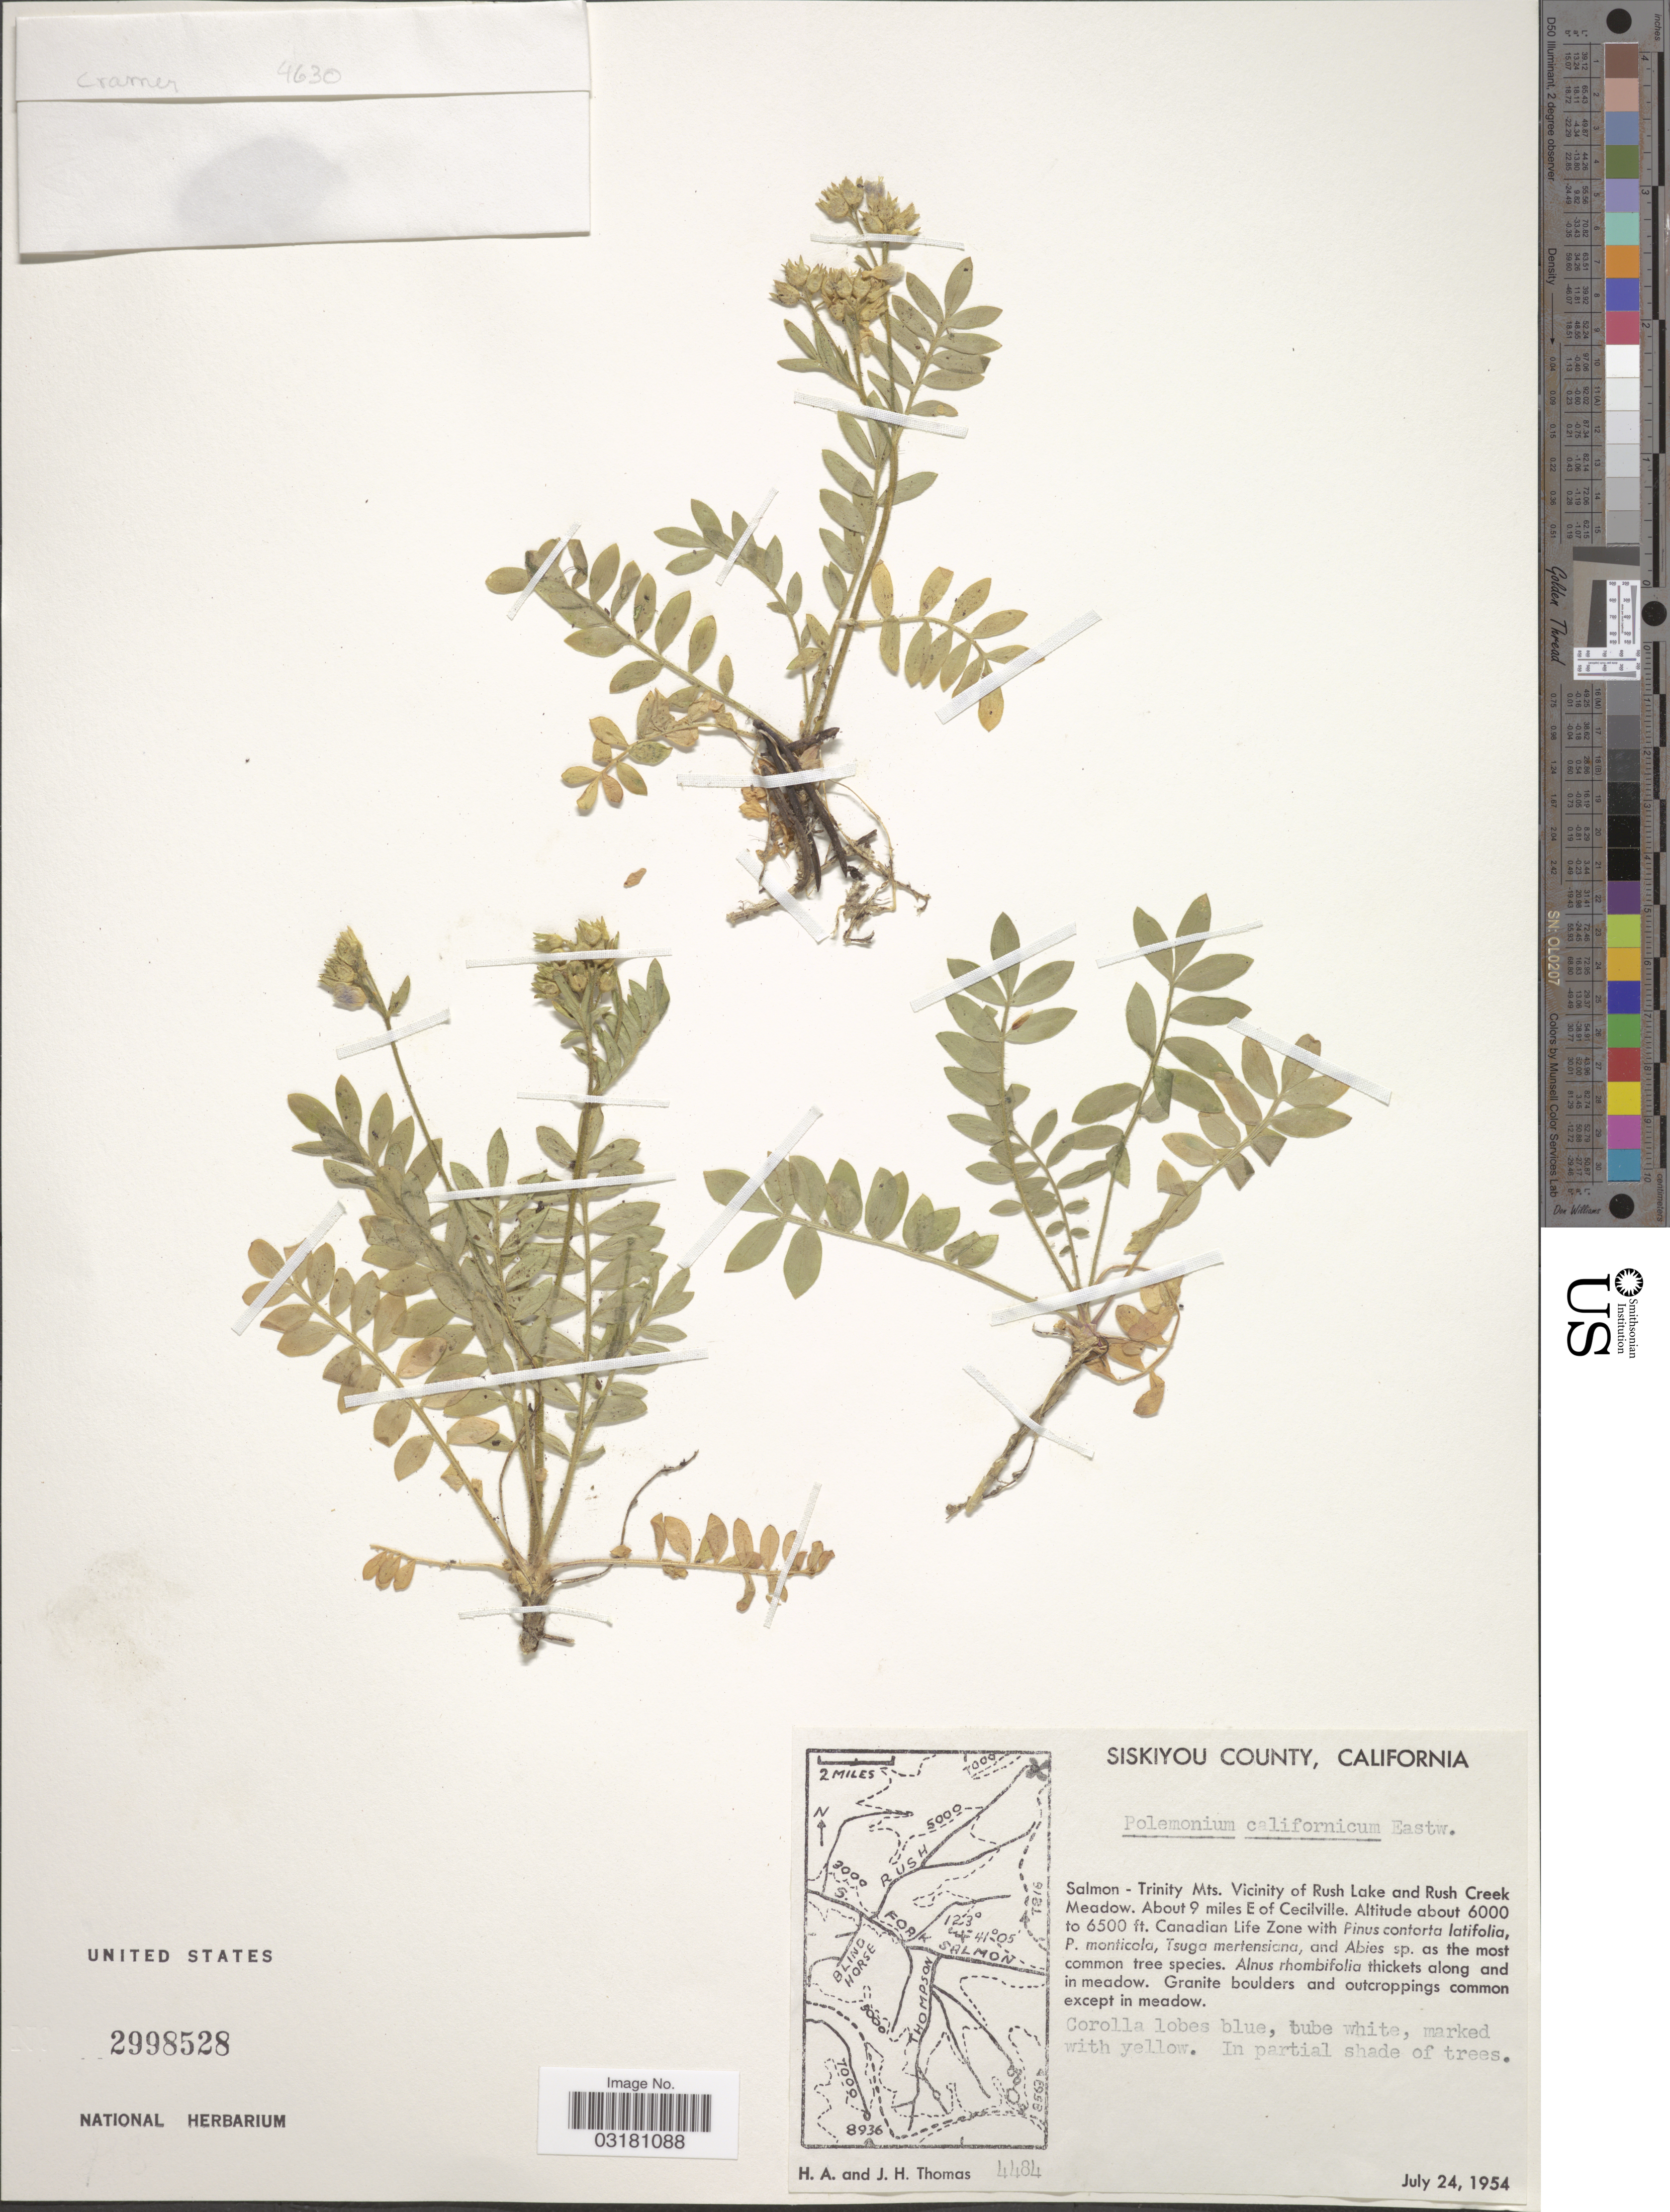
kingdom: Plantae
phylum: Tracheophyta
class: Magnoliopsida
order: Ericales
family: Polemoniaceae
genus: Polemonium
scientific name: Polemonium californicum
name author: Eastw.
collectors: H. Thomas & J. H. Thomas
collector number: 4484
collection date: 1954-07-24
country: United States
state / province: California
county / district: Siskiyou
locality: Siskiyou County. Salmon - Trinity Mts. Vicinity of Rush Lake and Rush Creek Meadow. About 9 miles E of Cecilville.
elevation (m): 1829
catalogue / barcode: US 2998528